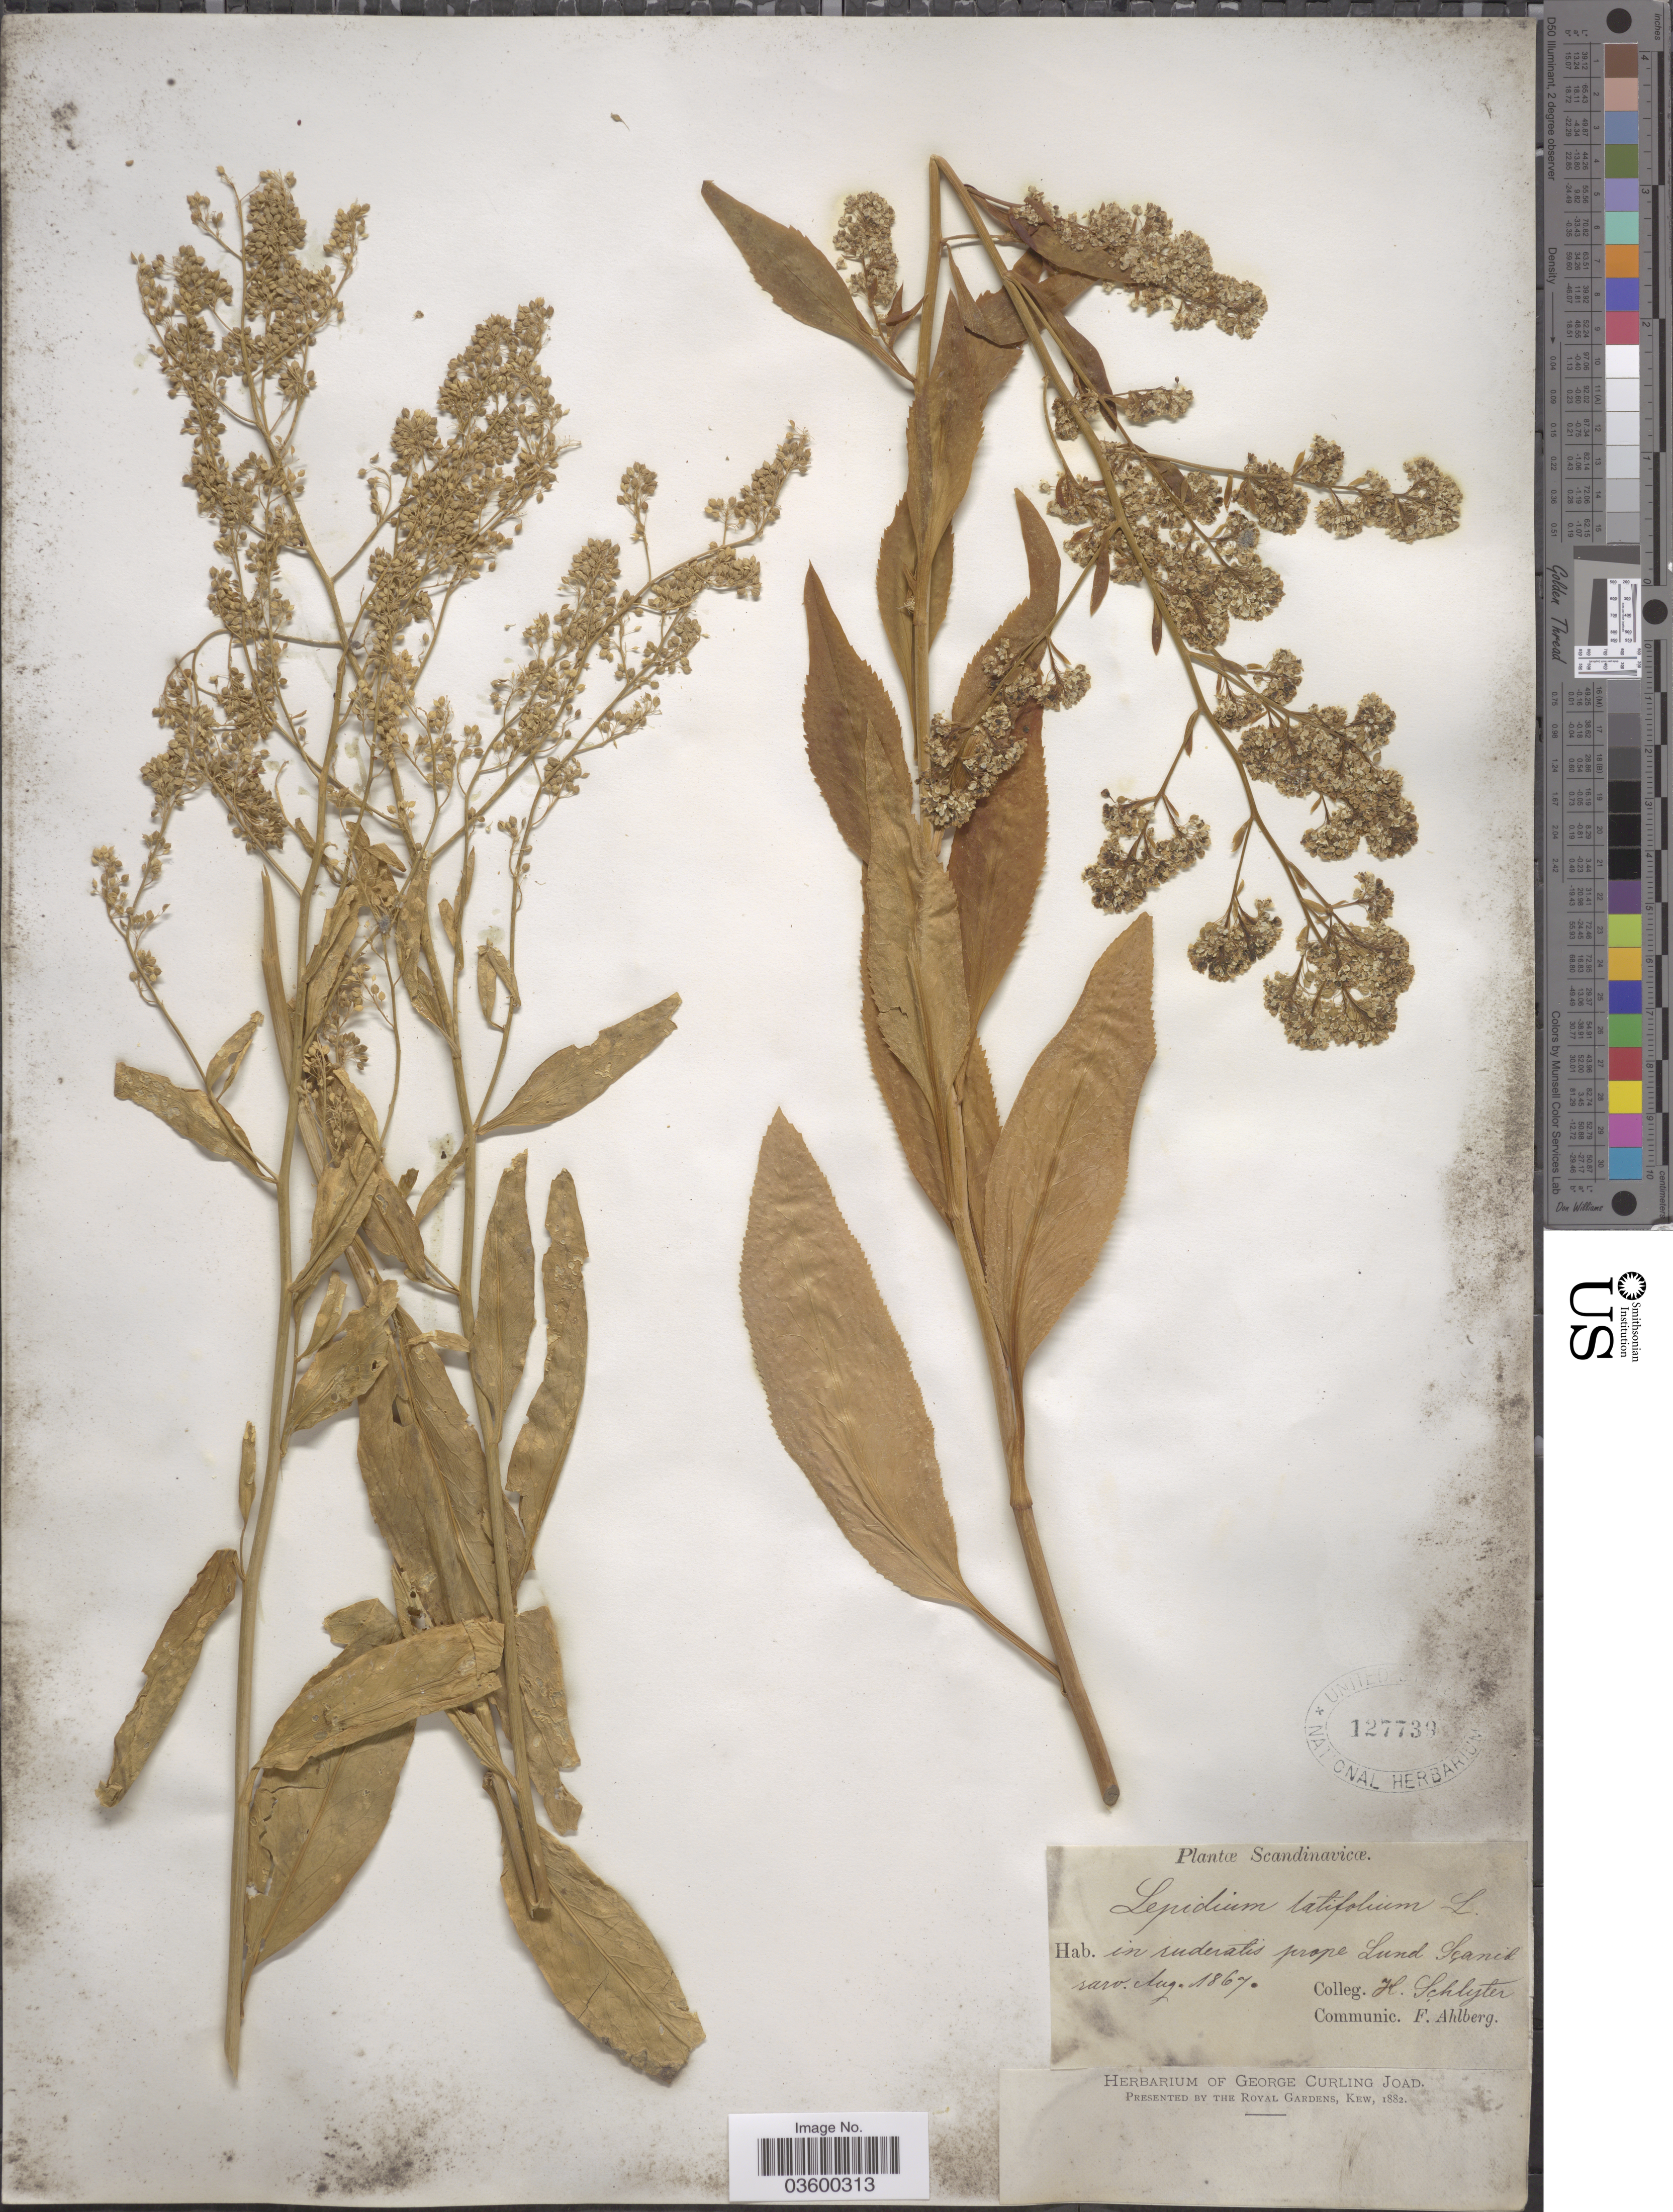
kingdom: Plantae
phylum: Tracheophyta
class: Magnoliopsida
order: Brassicales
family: Brassicaceae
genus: Lepidium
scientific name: Lepidium latifolium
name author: L.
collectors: H. Schlyter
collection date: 1867-08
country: Sweden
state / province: Skåne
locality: Scandinavicœ. In ruderatis prope Lund Scanid.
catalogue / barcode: US 127739